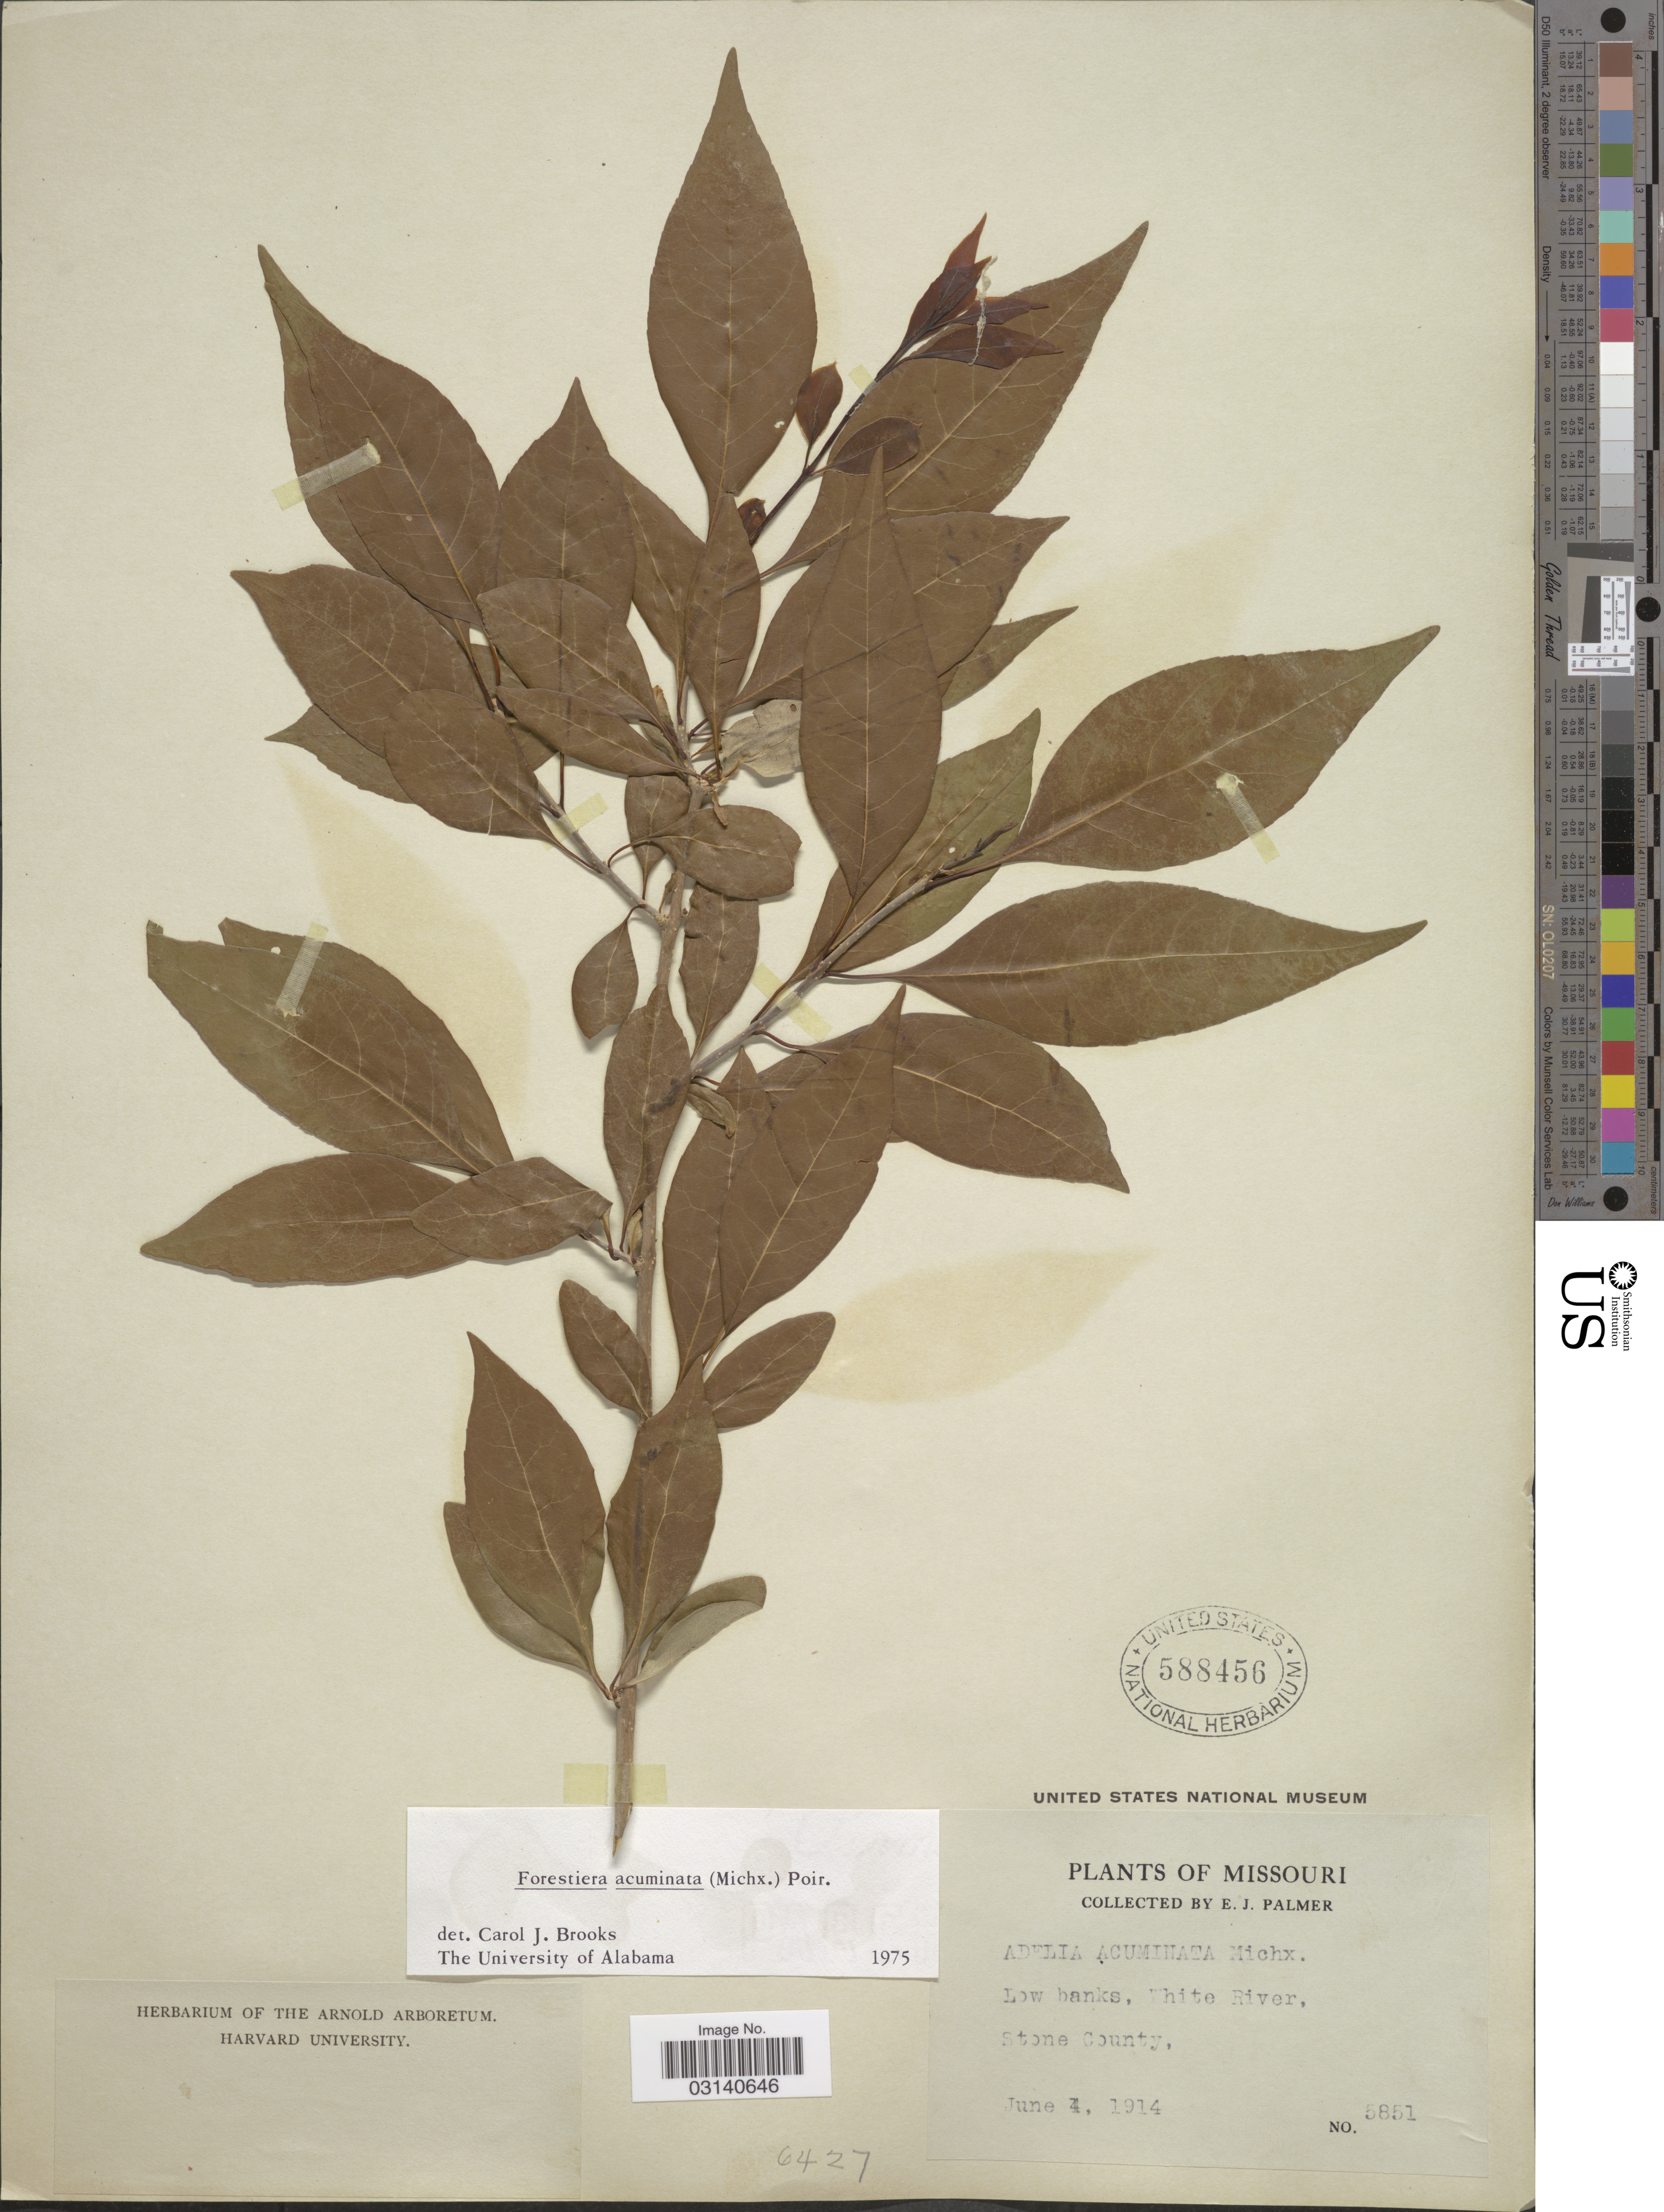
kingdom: Plantae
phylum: Tracheophyta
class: Magnoliopsida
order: Lamiales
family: Oleaceae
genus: Forestiera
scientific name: Forestiera acuminata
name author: (Michx.) Poir.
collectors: E. J. Palmer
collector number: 5851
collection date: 1914-06-04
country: United States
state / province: Missouri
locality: Low banks, White River, Stone County.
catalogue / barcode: US 588456